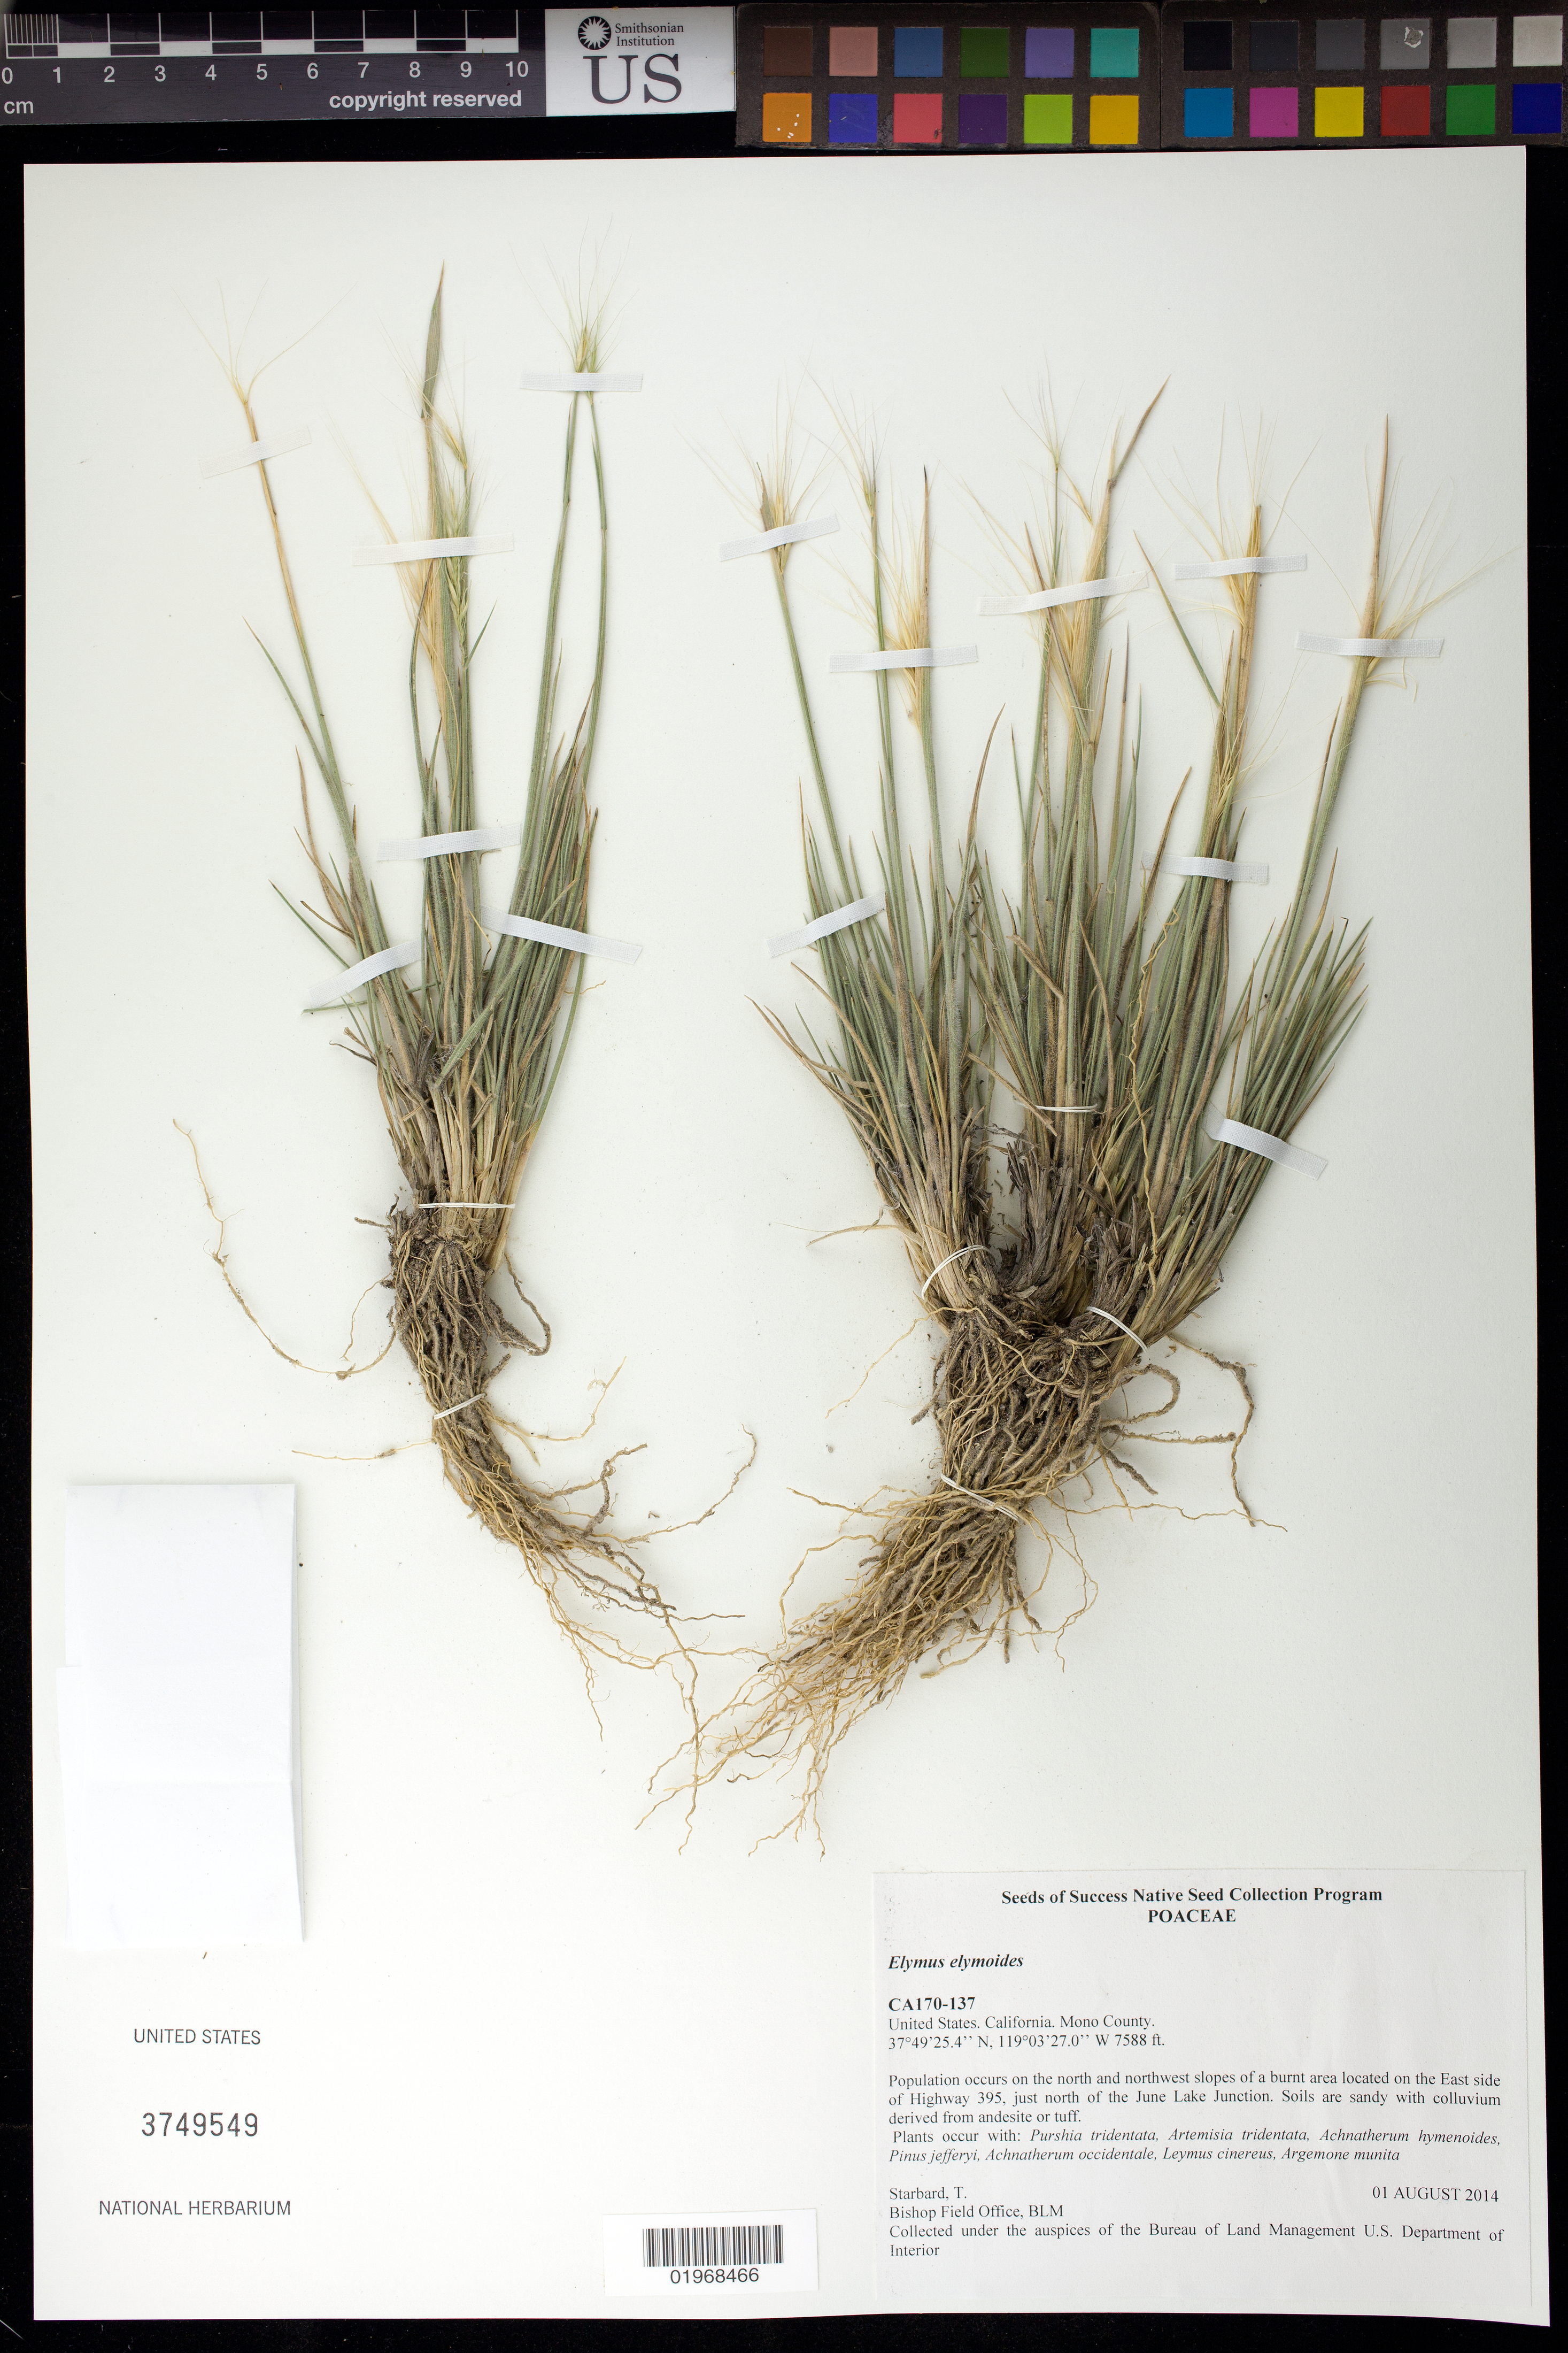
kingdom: Plantae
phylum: Tracheophyta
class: Liliopsida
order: Poales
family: Poaceae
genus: Elymus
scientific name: Elymus elymoides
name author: (Raf.) Swezey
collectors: T. Starbard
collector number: CA170-137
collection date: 2014-07-02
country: United States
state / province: California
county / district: Mono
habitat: With Purshia tridentata, Artemisia tidentata, Pinus jefferyi, ect.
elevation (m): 2313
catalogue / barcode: US 3749549